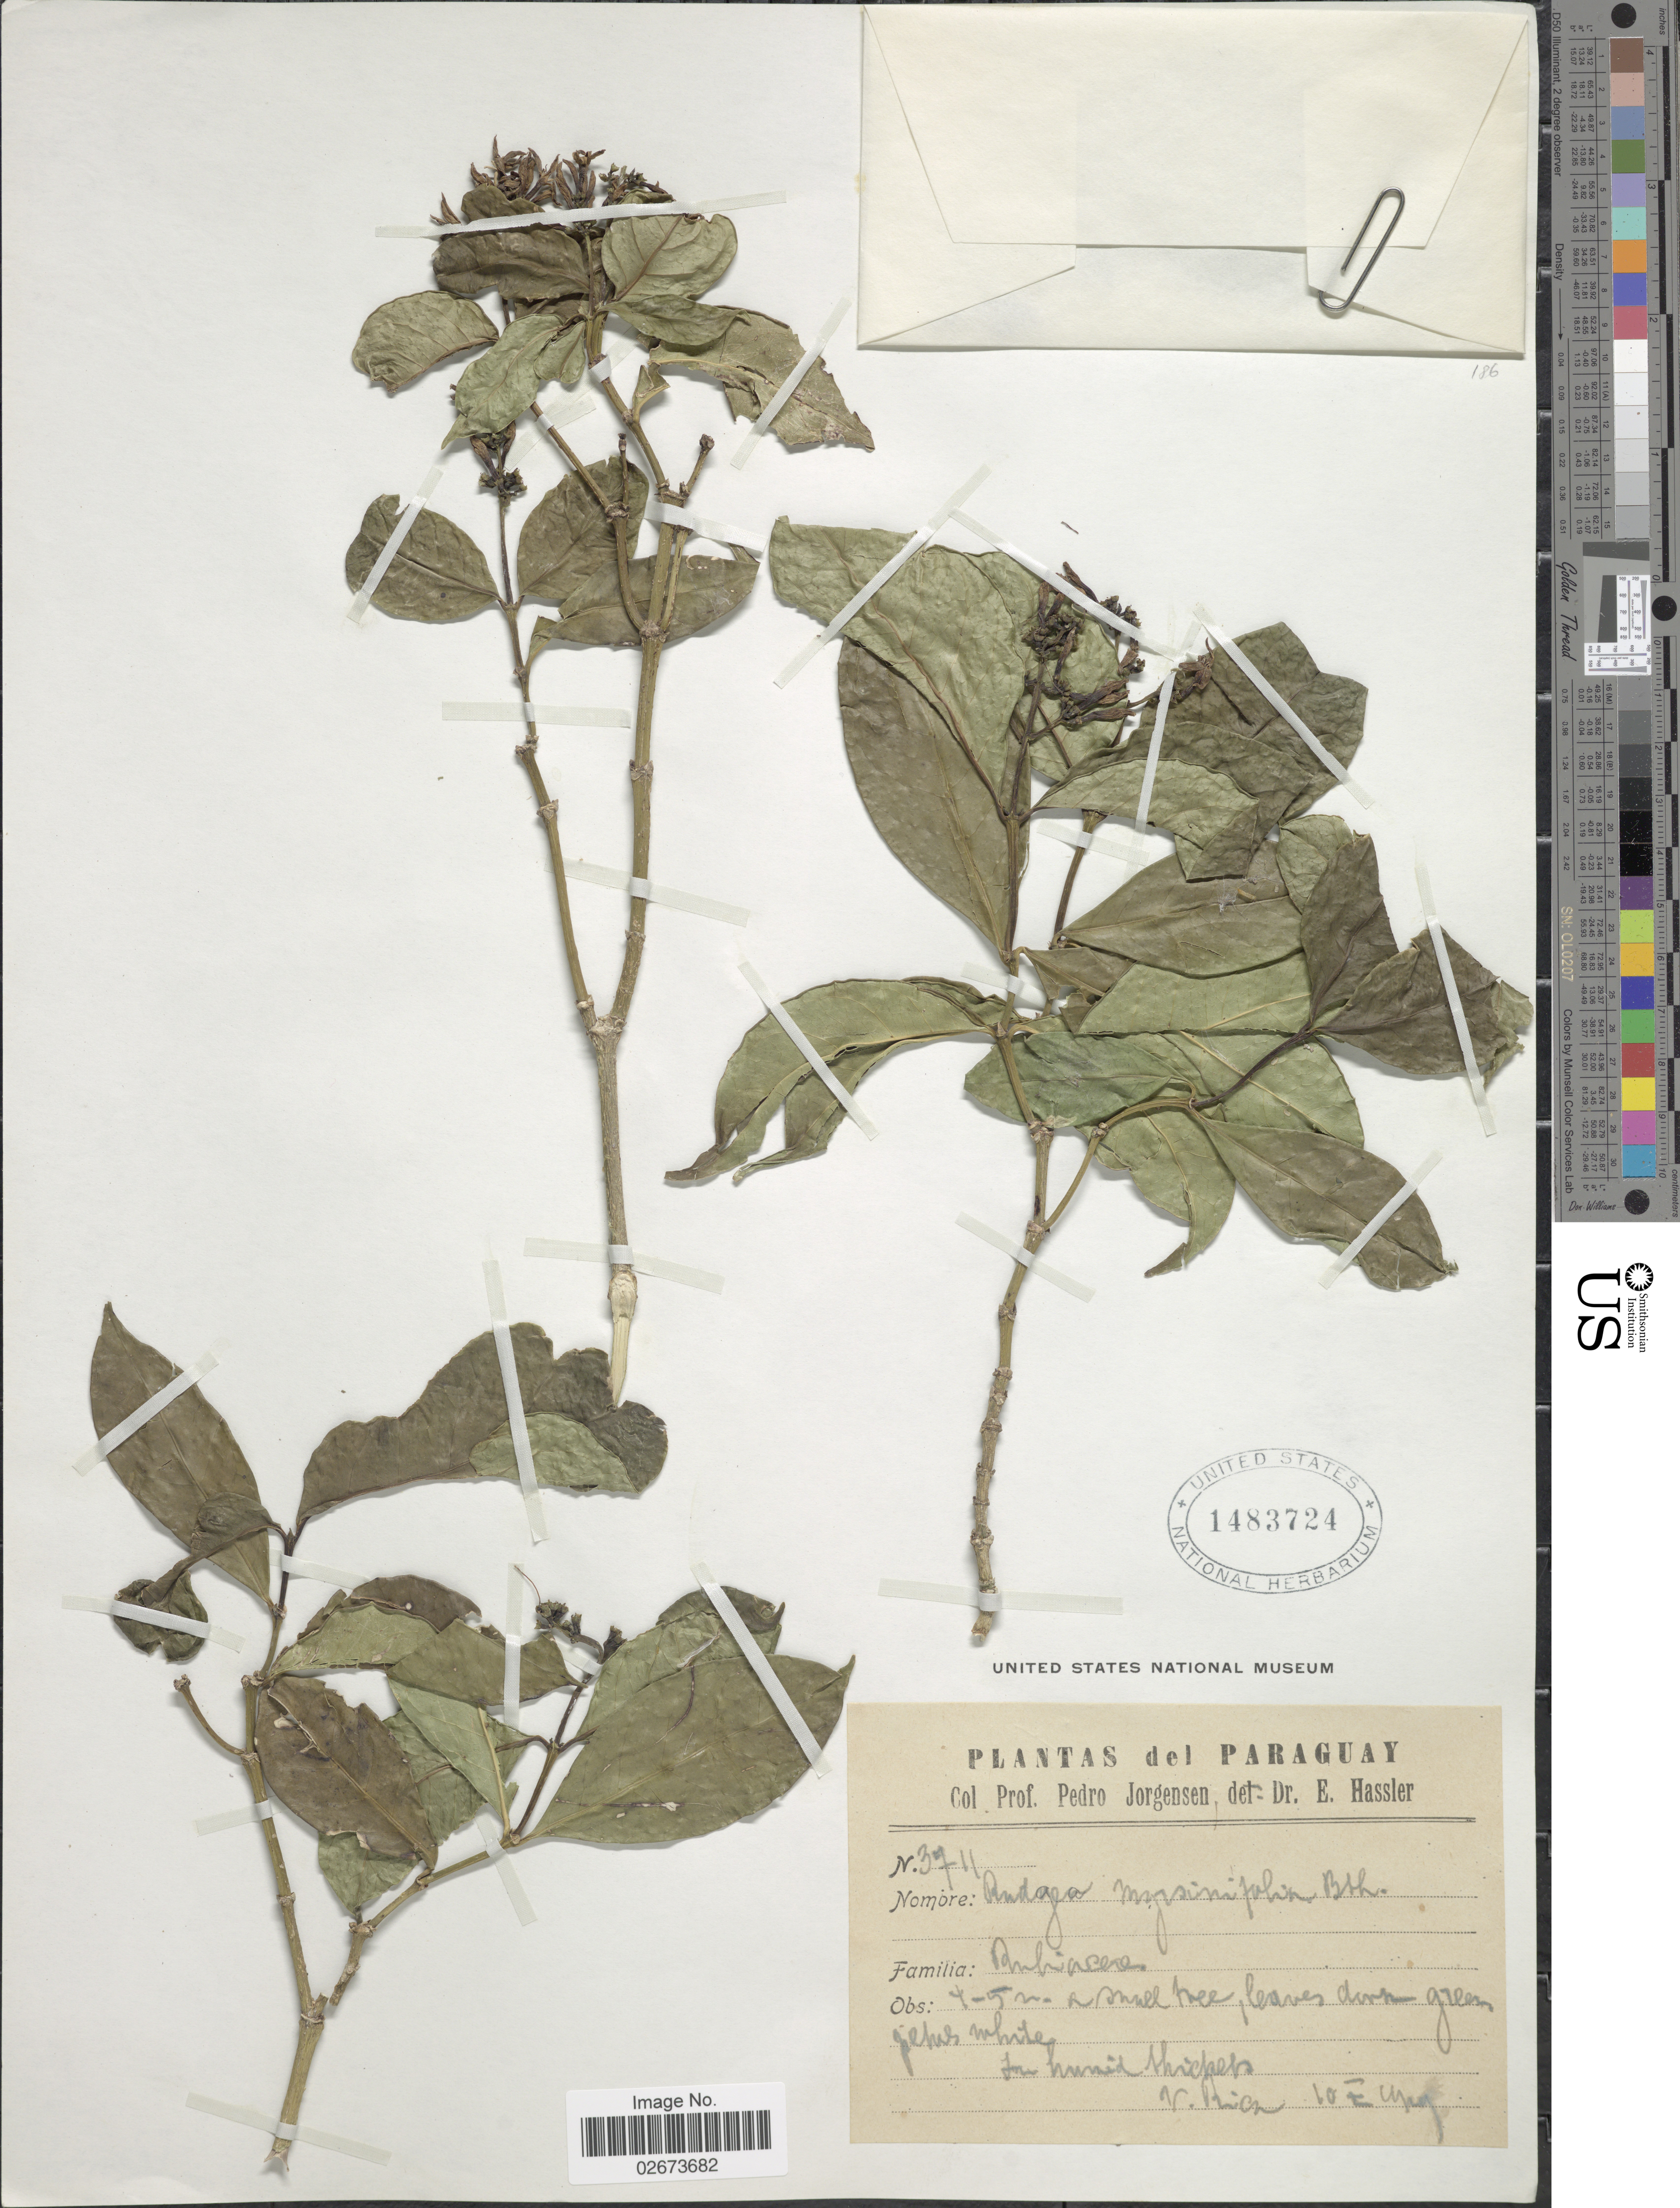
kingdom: Plantae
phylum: Tracheophyta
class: Magnoliopsida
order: Gentianales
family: Rubiaceae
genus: Rudgea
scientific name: Rudgea sp.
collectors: P. Jörgensen & E. Hassler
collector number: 3711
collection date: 1919-10-10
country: Paraguay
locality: V Rica.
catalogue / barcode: US 1483724